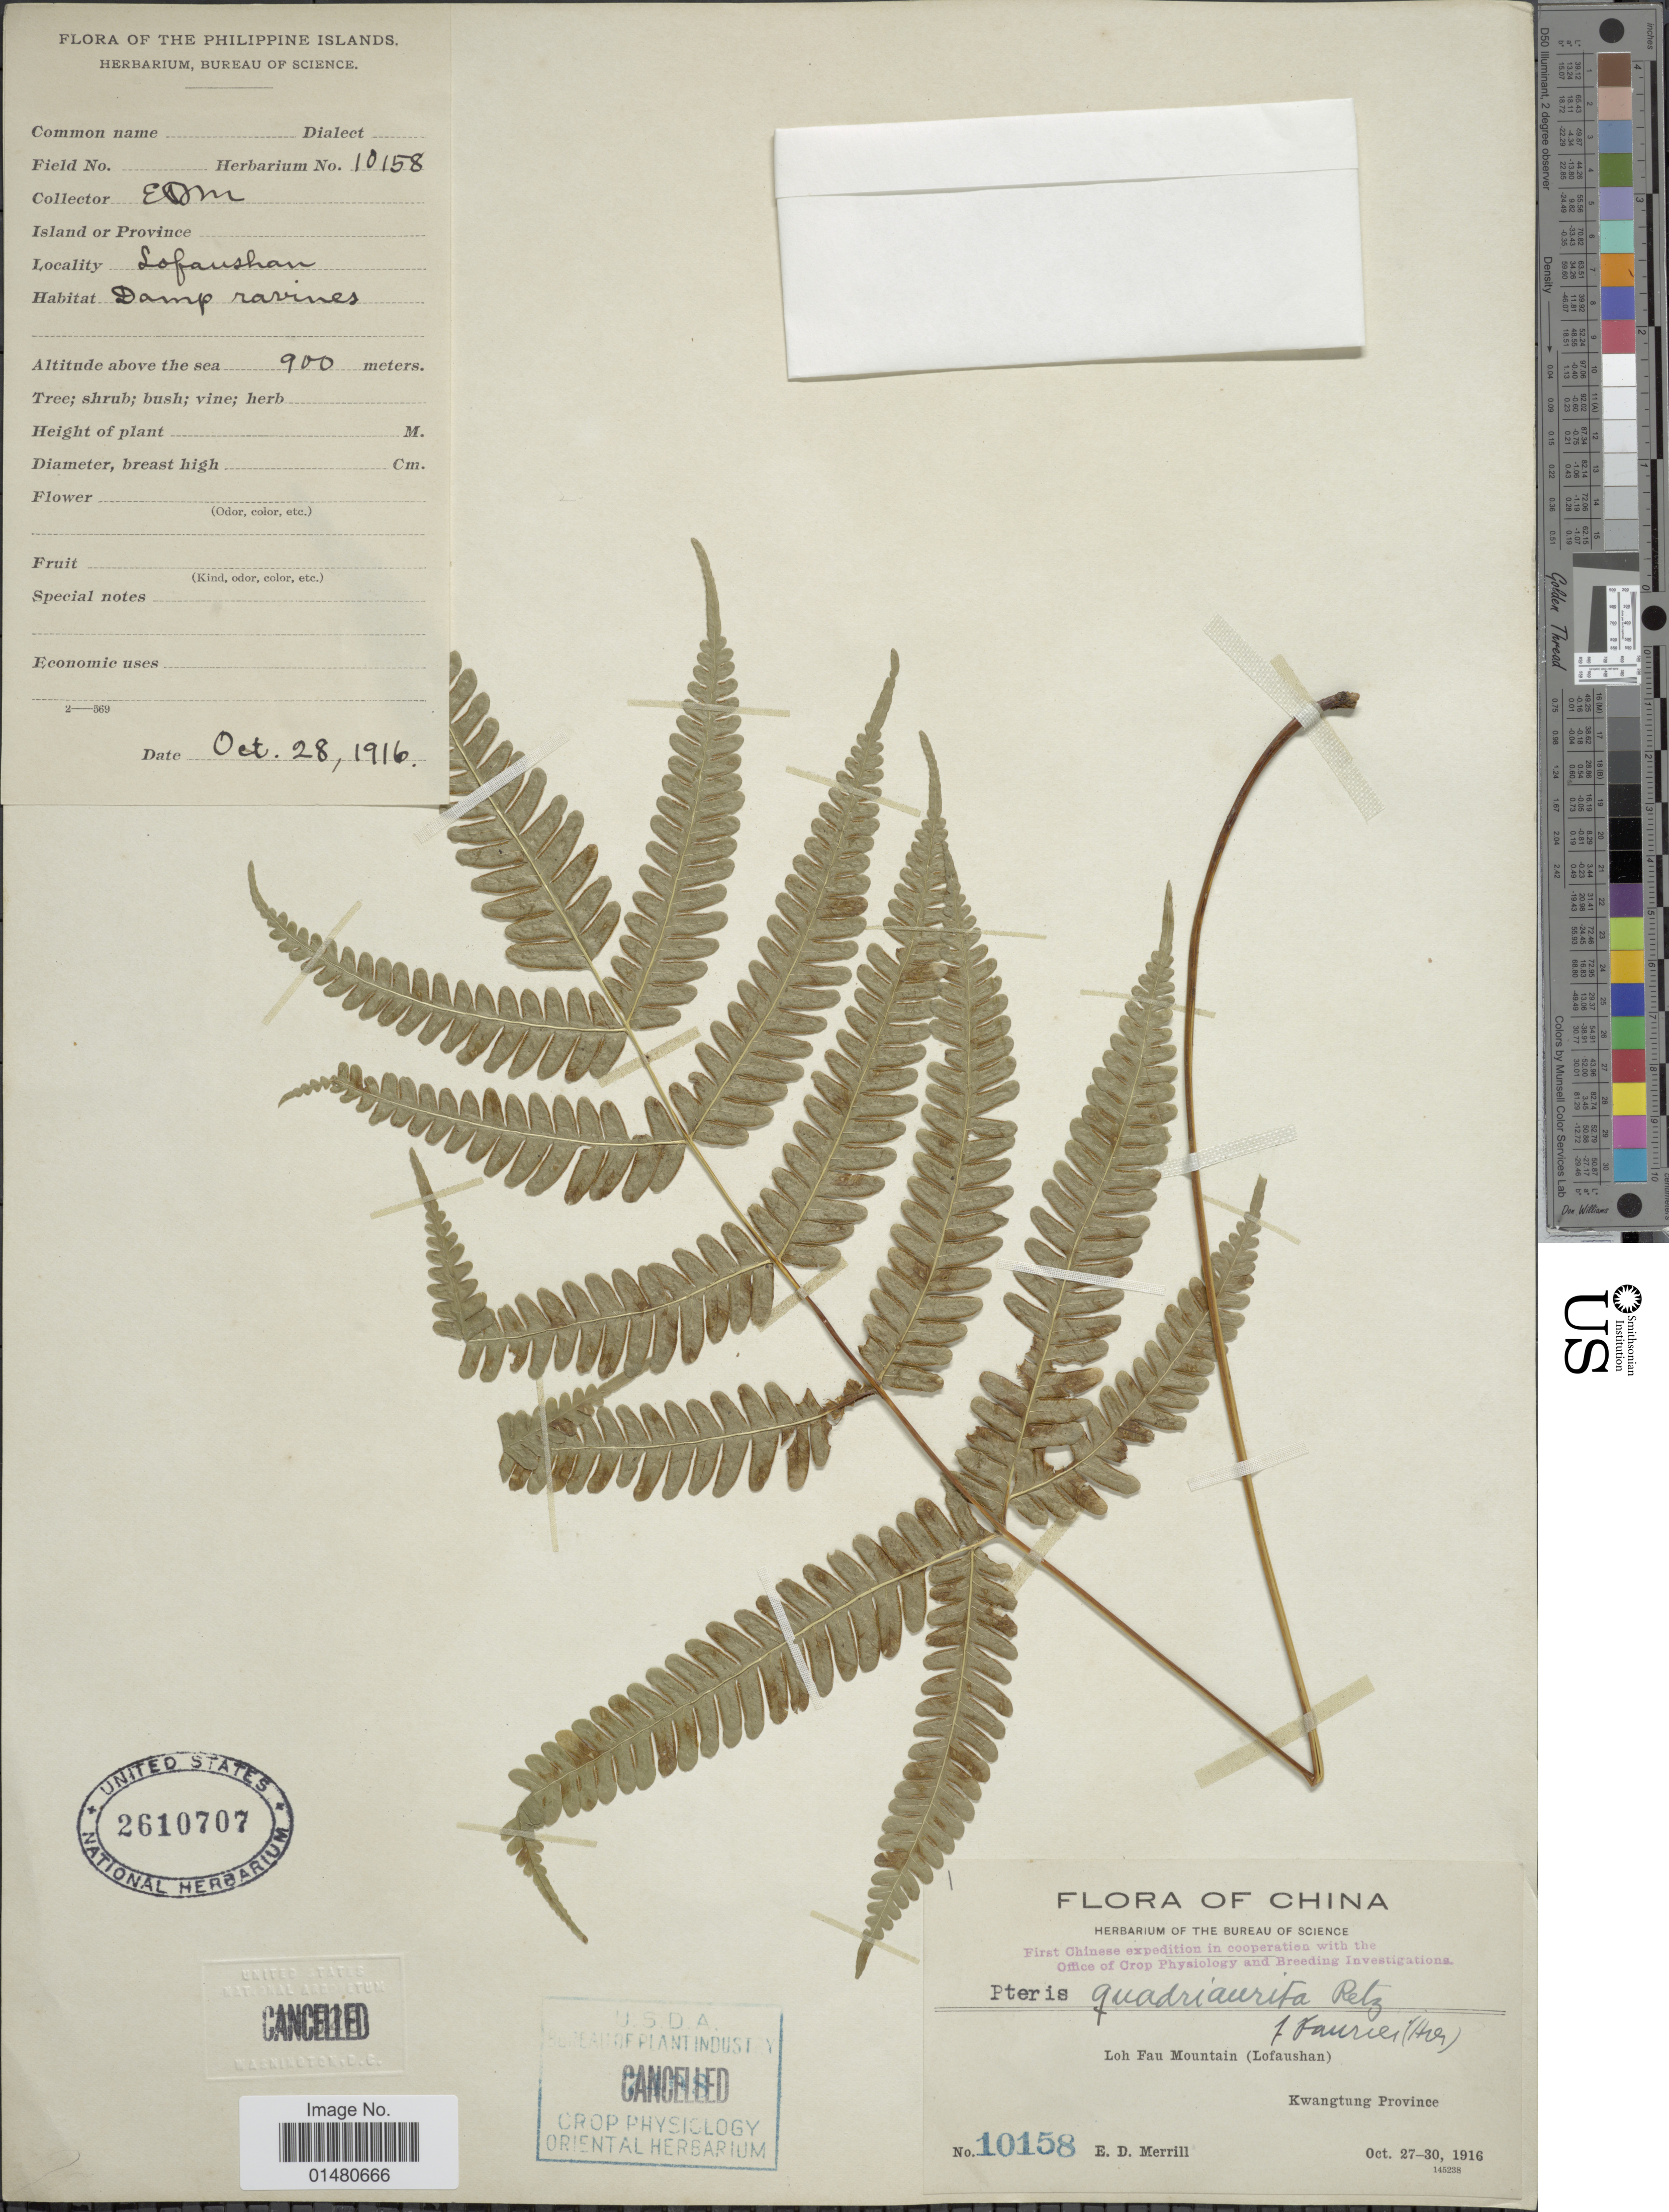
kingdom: Plantae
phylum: Tracheophyta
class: Polypodiopsida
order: Polypodiales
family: Pteridaceae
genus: Pteris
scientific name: Pteris fauriei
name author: Hieron.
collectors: E. D. Merrill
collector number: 10158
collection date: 1916-10-28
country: China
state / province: Guangdong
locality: Loh Fau Mountain (LOfaushan) Kwangtung Province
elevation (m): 900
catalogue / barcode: US 2610707